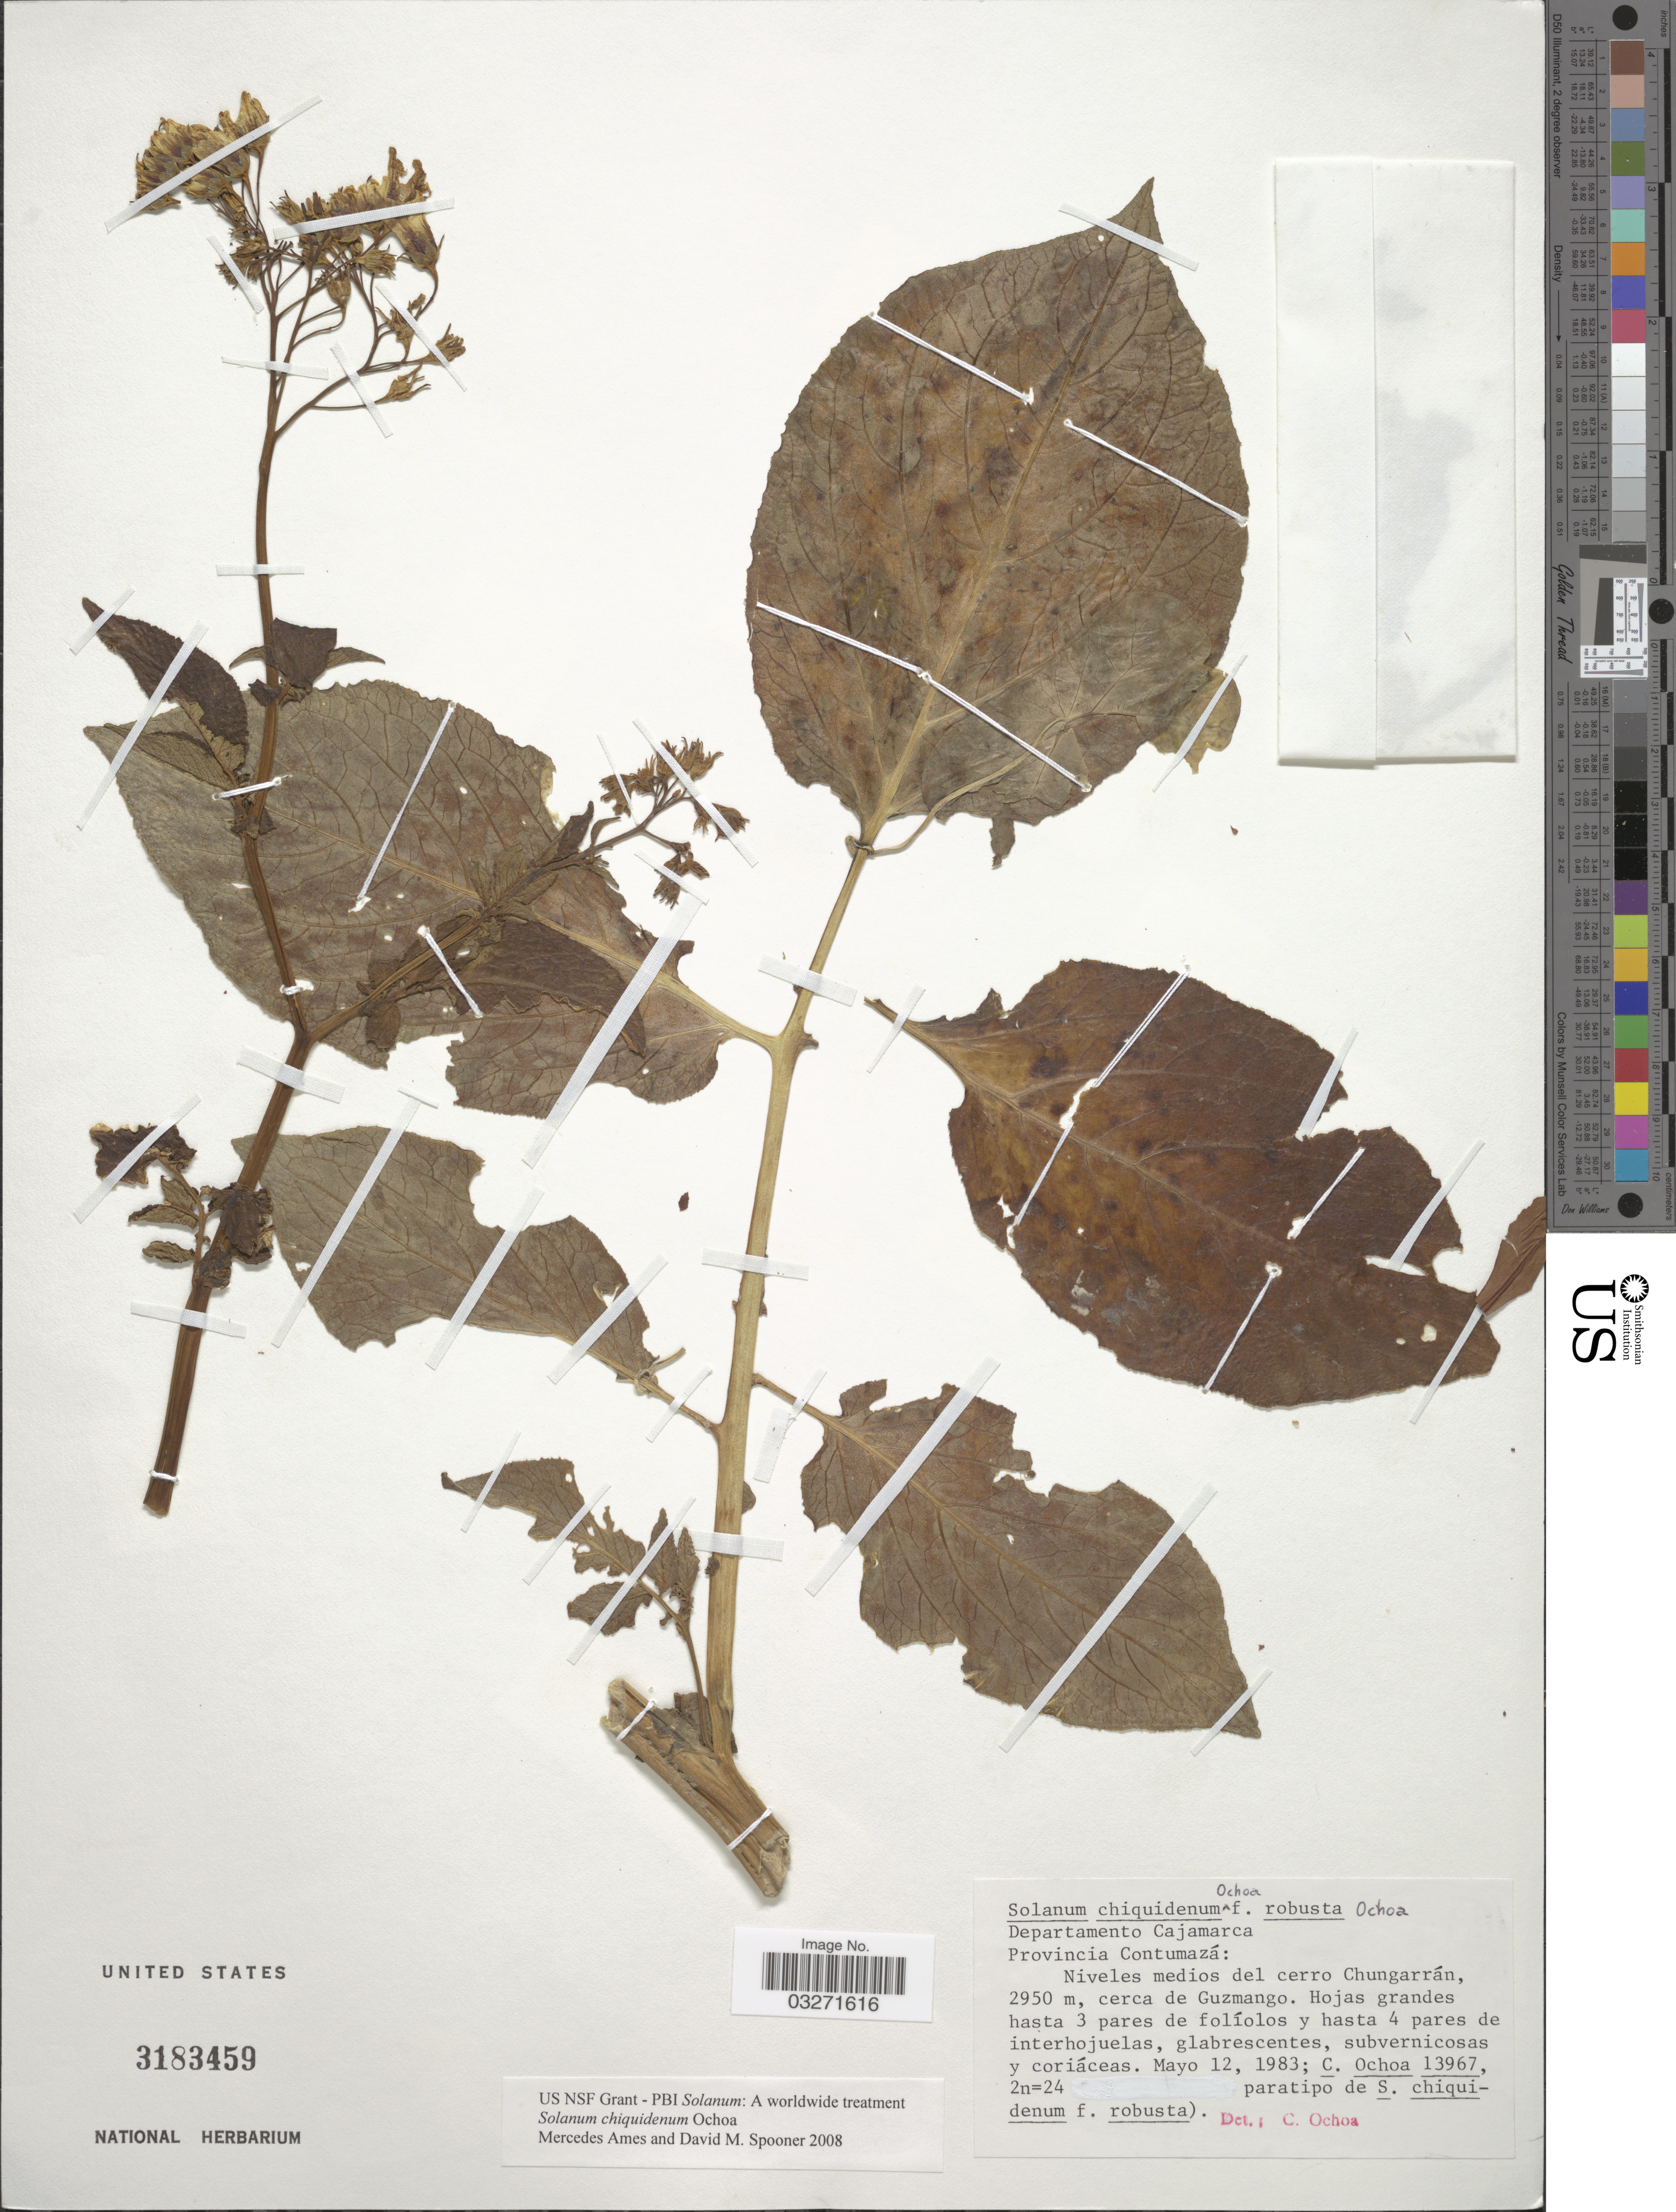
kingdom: Plantae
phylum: Tracheophyta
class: Magnoliopsida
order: Solanales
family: Solanaceae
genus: Solanum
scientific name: Solanum chiquidenum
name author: Ochoa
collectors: C. Ochoa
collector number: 13967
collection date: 1983-05-12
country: Peru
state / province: Cajamarca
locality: Departamento Cajamarco. Provincia Contumazá:Niveles medios del cerro Chungarrán, cerca de Guzmango.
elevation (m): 2950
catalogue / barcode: US 3183459